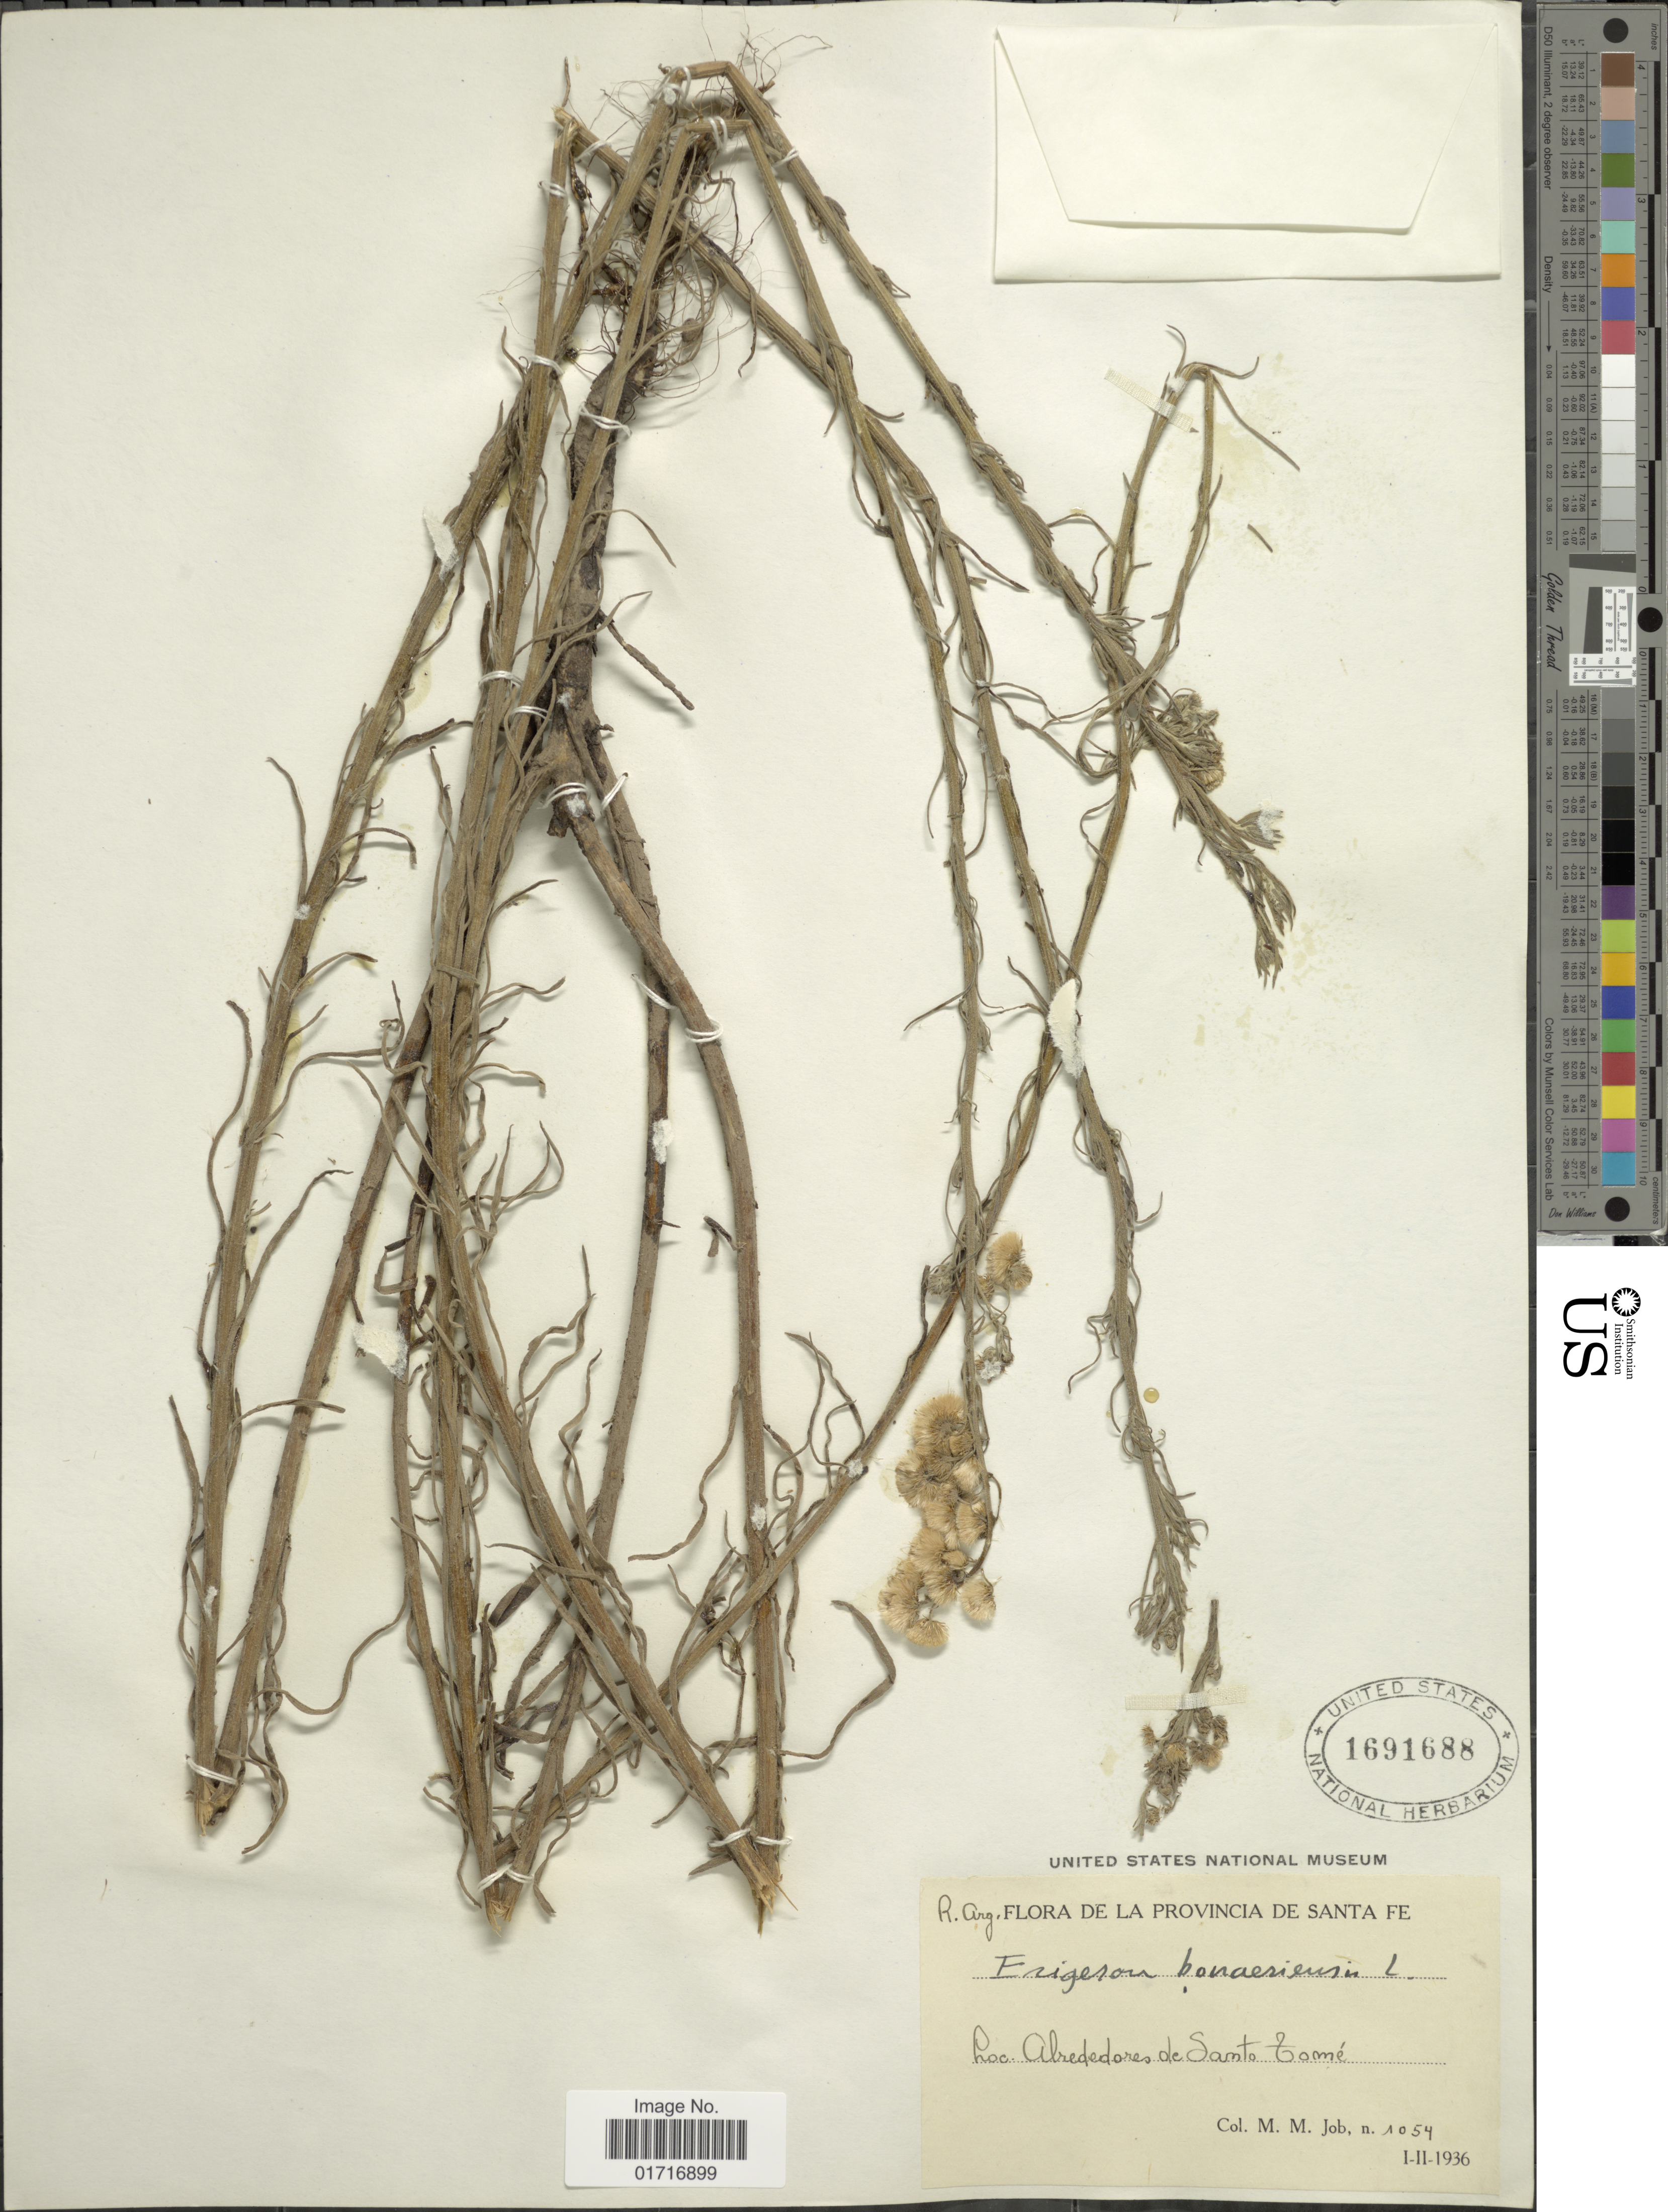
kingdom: Plantae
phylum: Tracheophyta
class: Magnoliopsida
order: Asterales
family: Asteraceae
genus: Conyza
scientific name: Conyza bonariensis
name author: (L.) Cronq.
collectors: M. Job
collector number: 1054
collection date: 1936-02-01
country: Argentina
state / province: Santa Fe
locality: Alrededores de Santa Tome.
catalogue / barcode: US 1691688